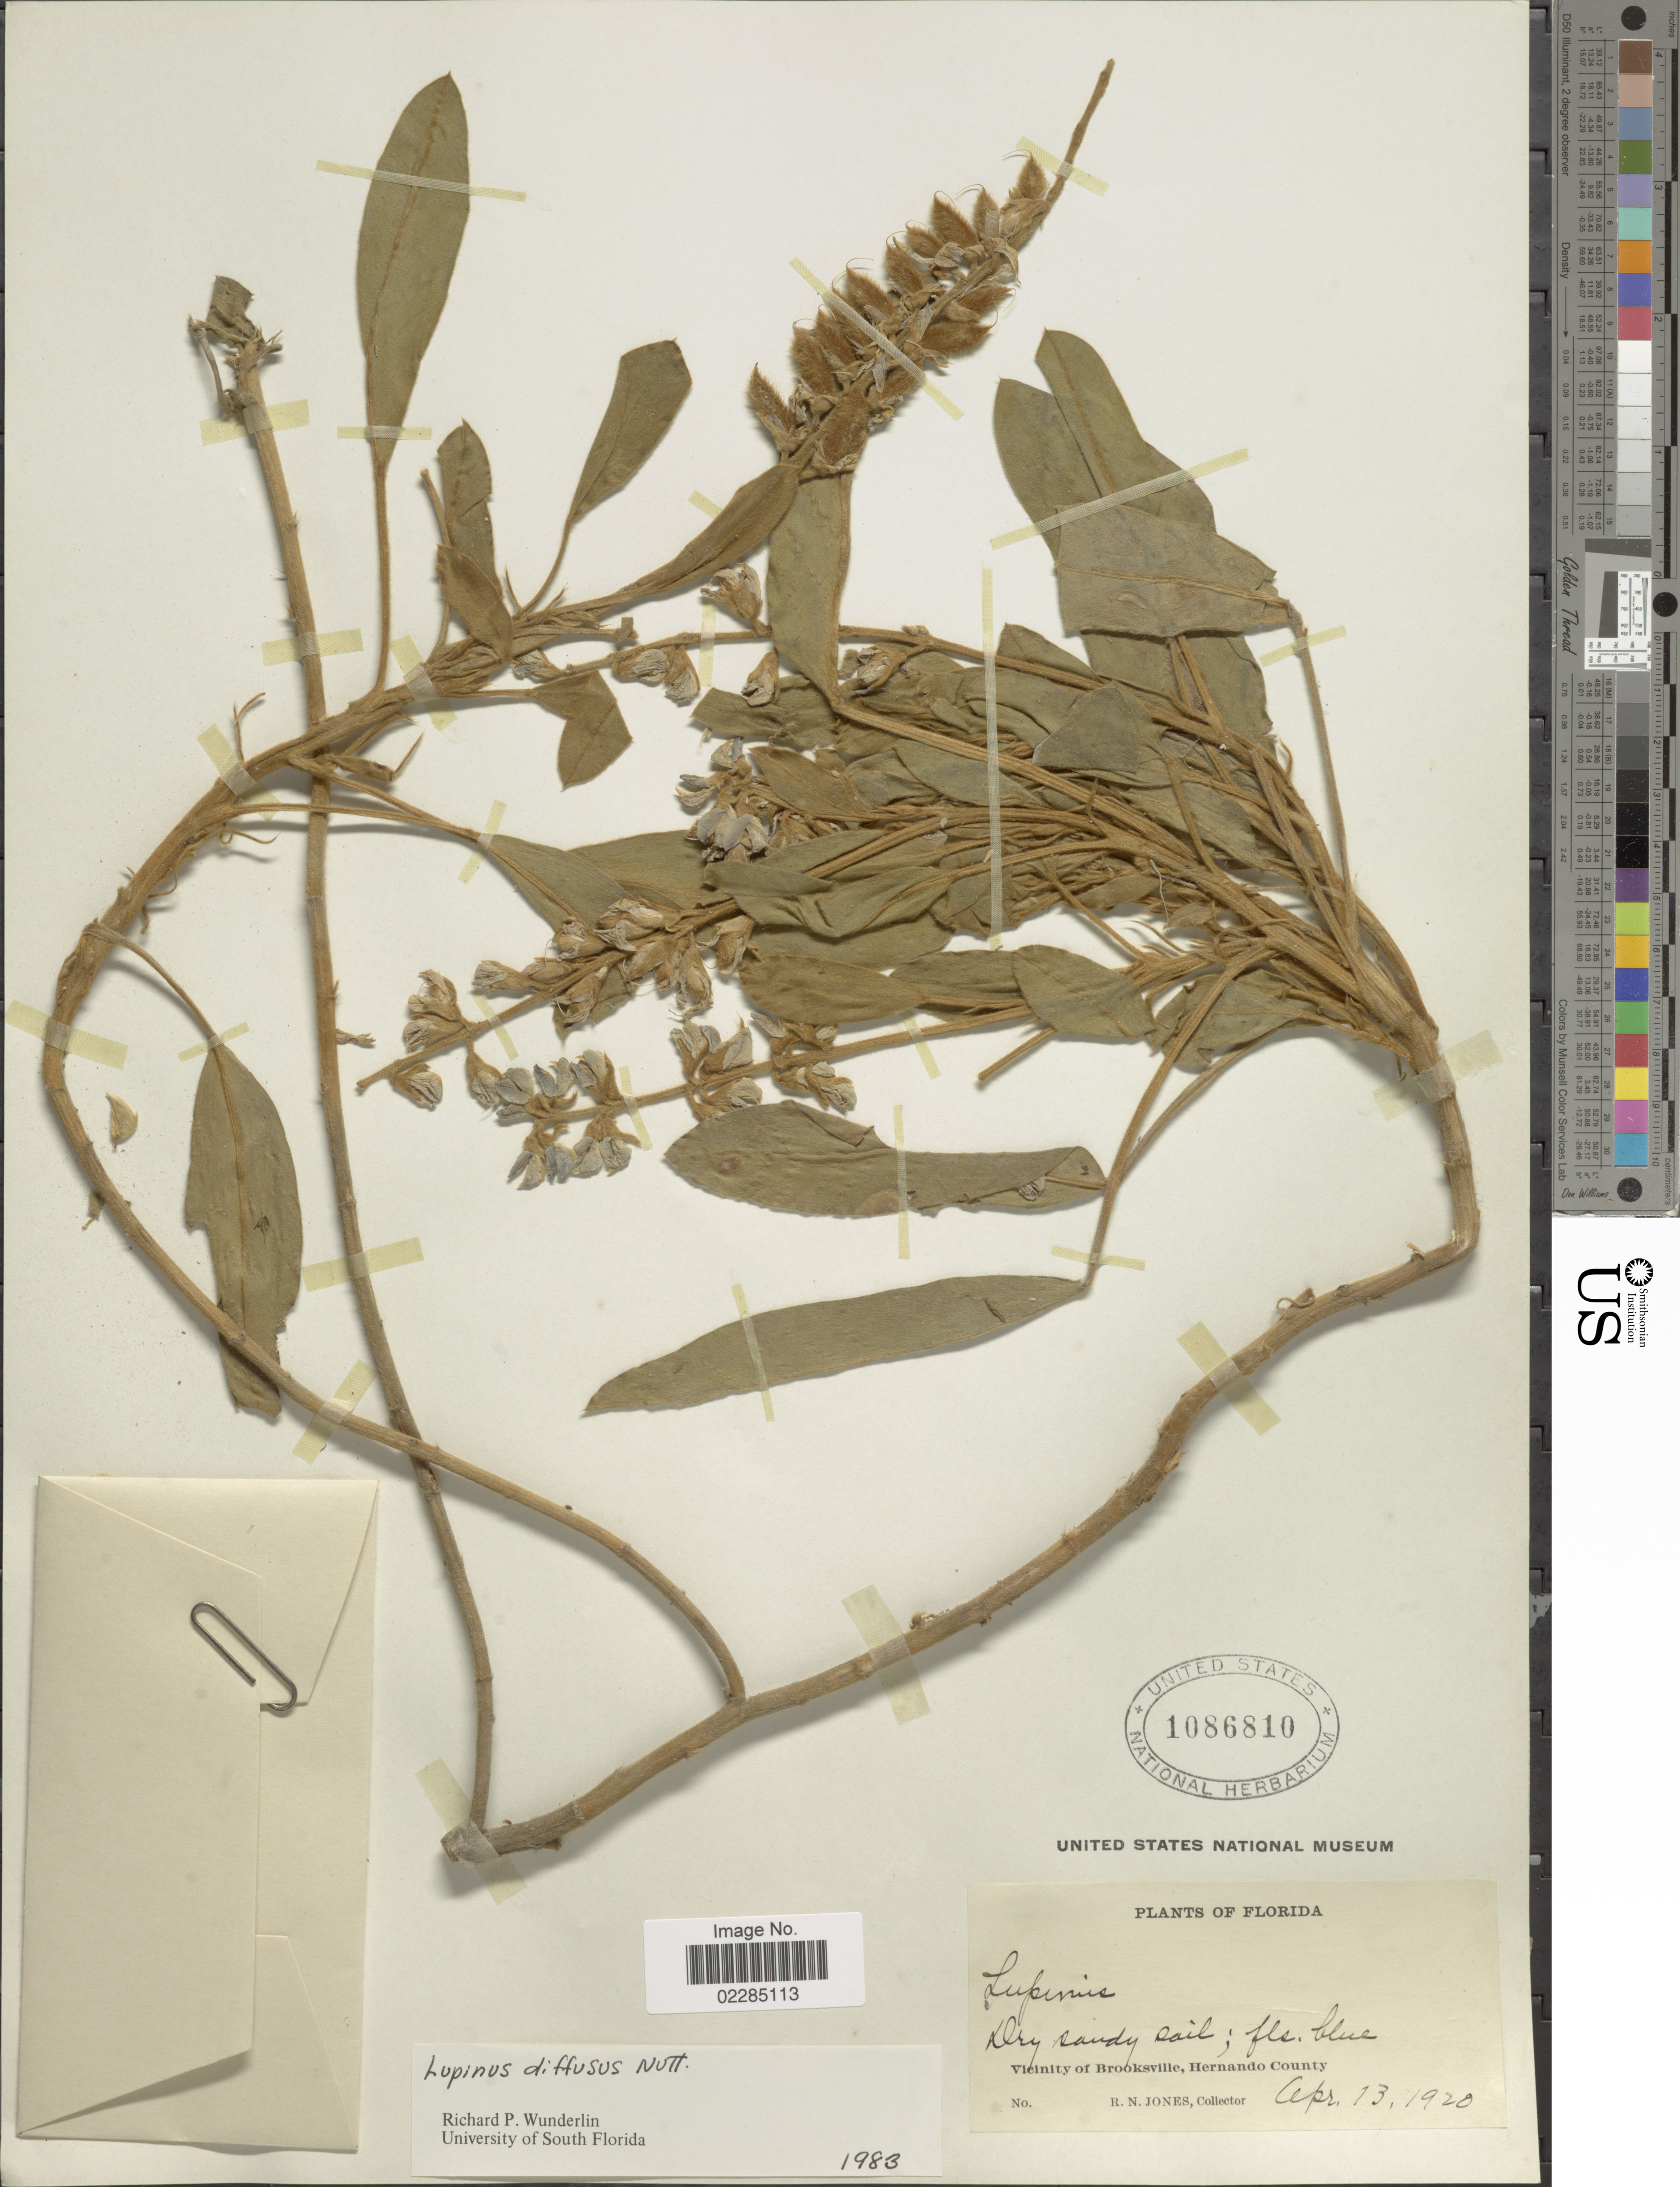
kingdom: Plantae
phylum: Tracheophyta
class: Magnoliopsida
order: Fabales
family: Fabaceae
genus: Lupinus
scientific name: Lupinus diffusus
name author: Nutt.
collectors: R. N. Jones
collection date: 1920-04-13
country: United States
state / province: Florida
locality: Vicinity of Brooksville, Hernando County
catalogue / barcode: US 1086810